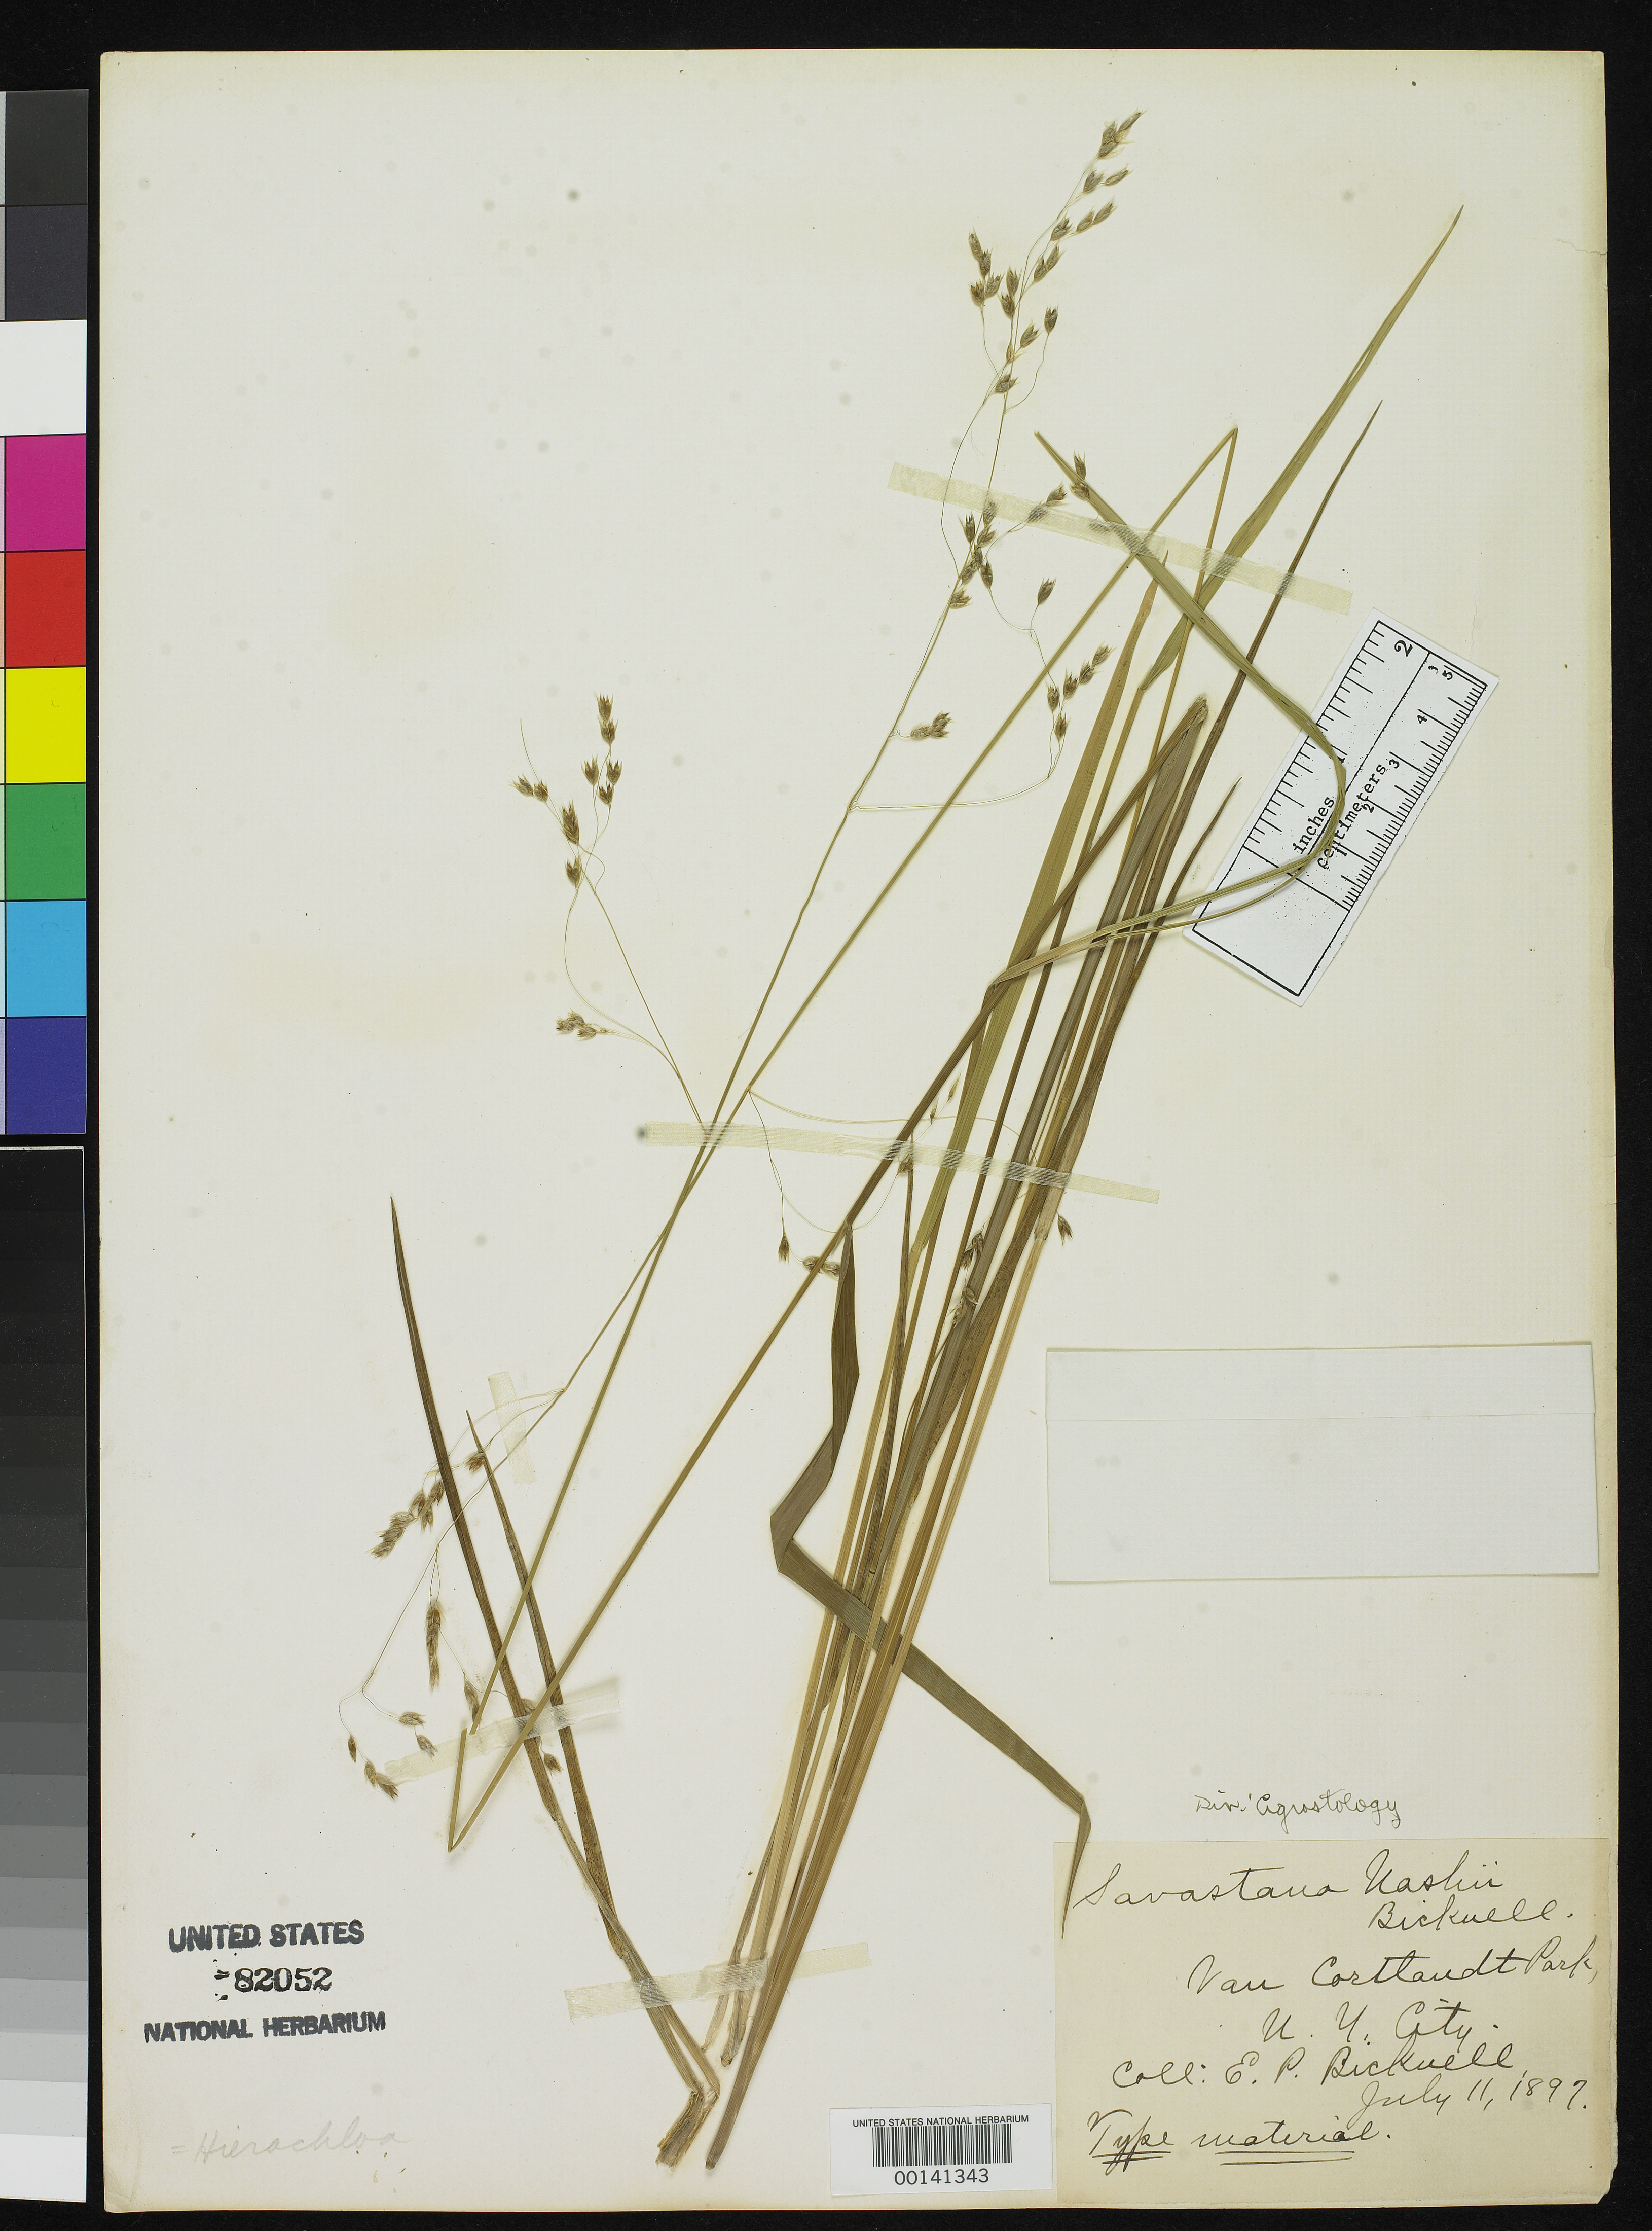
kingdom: Plantae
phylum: Tracheophyta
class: Liliopsida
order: Poales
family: Poaceae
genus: Savastana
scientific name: Savastana nashii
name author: E.P. Bicknell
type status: Type Collection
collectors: E. P. Bicknell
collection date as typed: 11 Jul 1897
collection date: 1897-07-11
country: United States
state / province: New York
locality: New York City, Van Cortlandt Park.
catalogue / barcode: US 82052